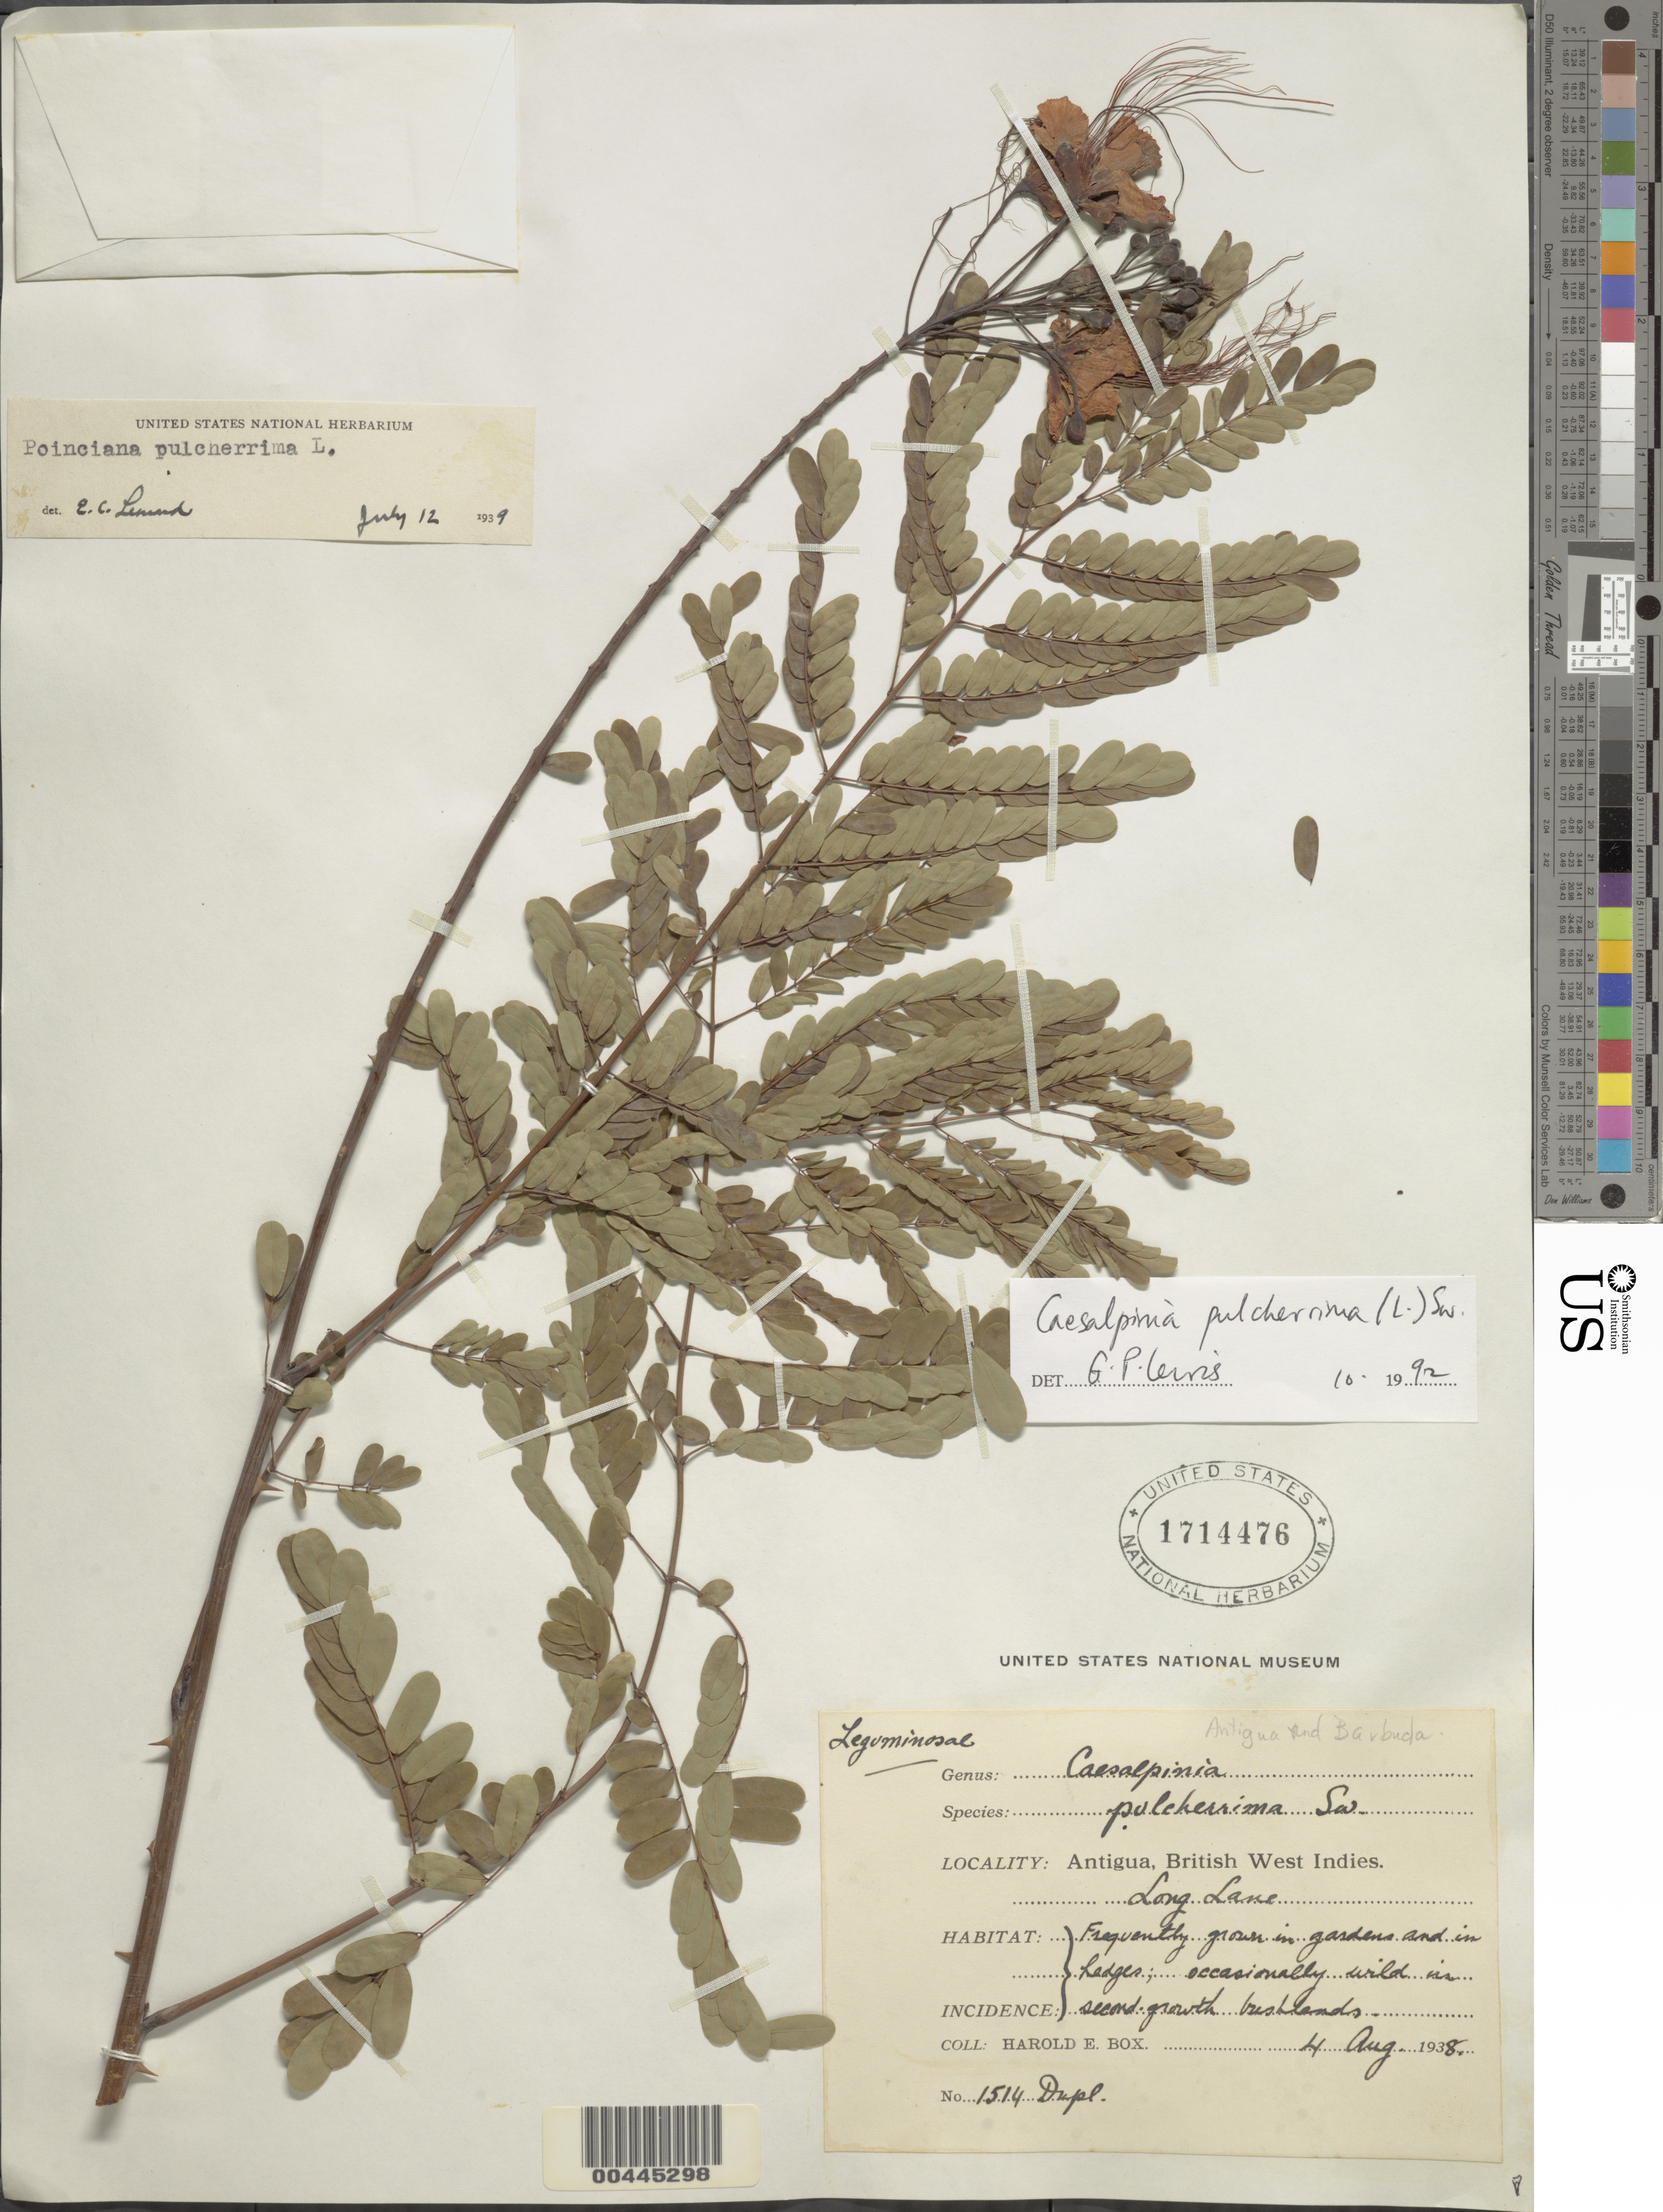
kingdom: Plantae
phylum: Tracheophyta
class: Magnoliopsida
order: Fabales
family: Fabaceae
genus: Caesalpinia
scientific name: Caesalpinia pulcherrima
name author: (L.) Sw.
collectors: H. E. Box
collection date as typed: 04 Aug 1938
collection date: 1938-08-04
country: Antigua and Barbuda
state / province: Saint Philip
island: Antigua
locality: Long Lane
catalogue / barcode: US 1714476